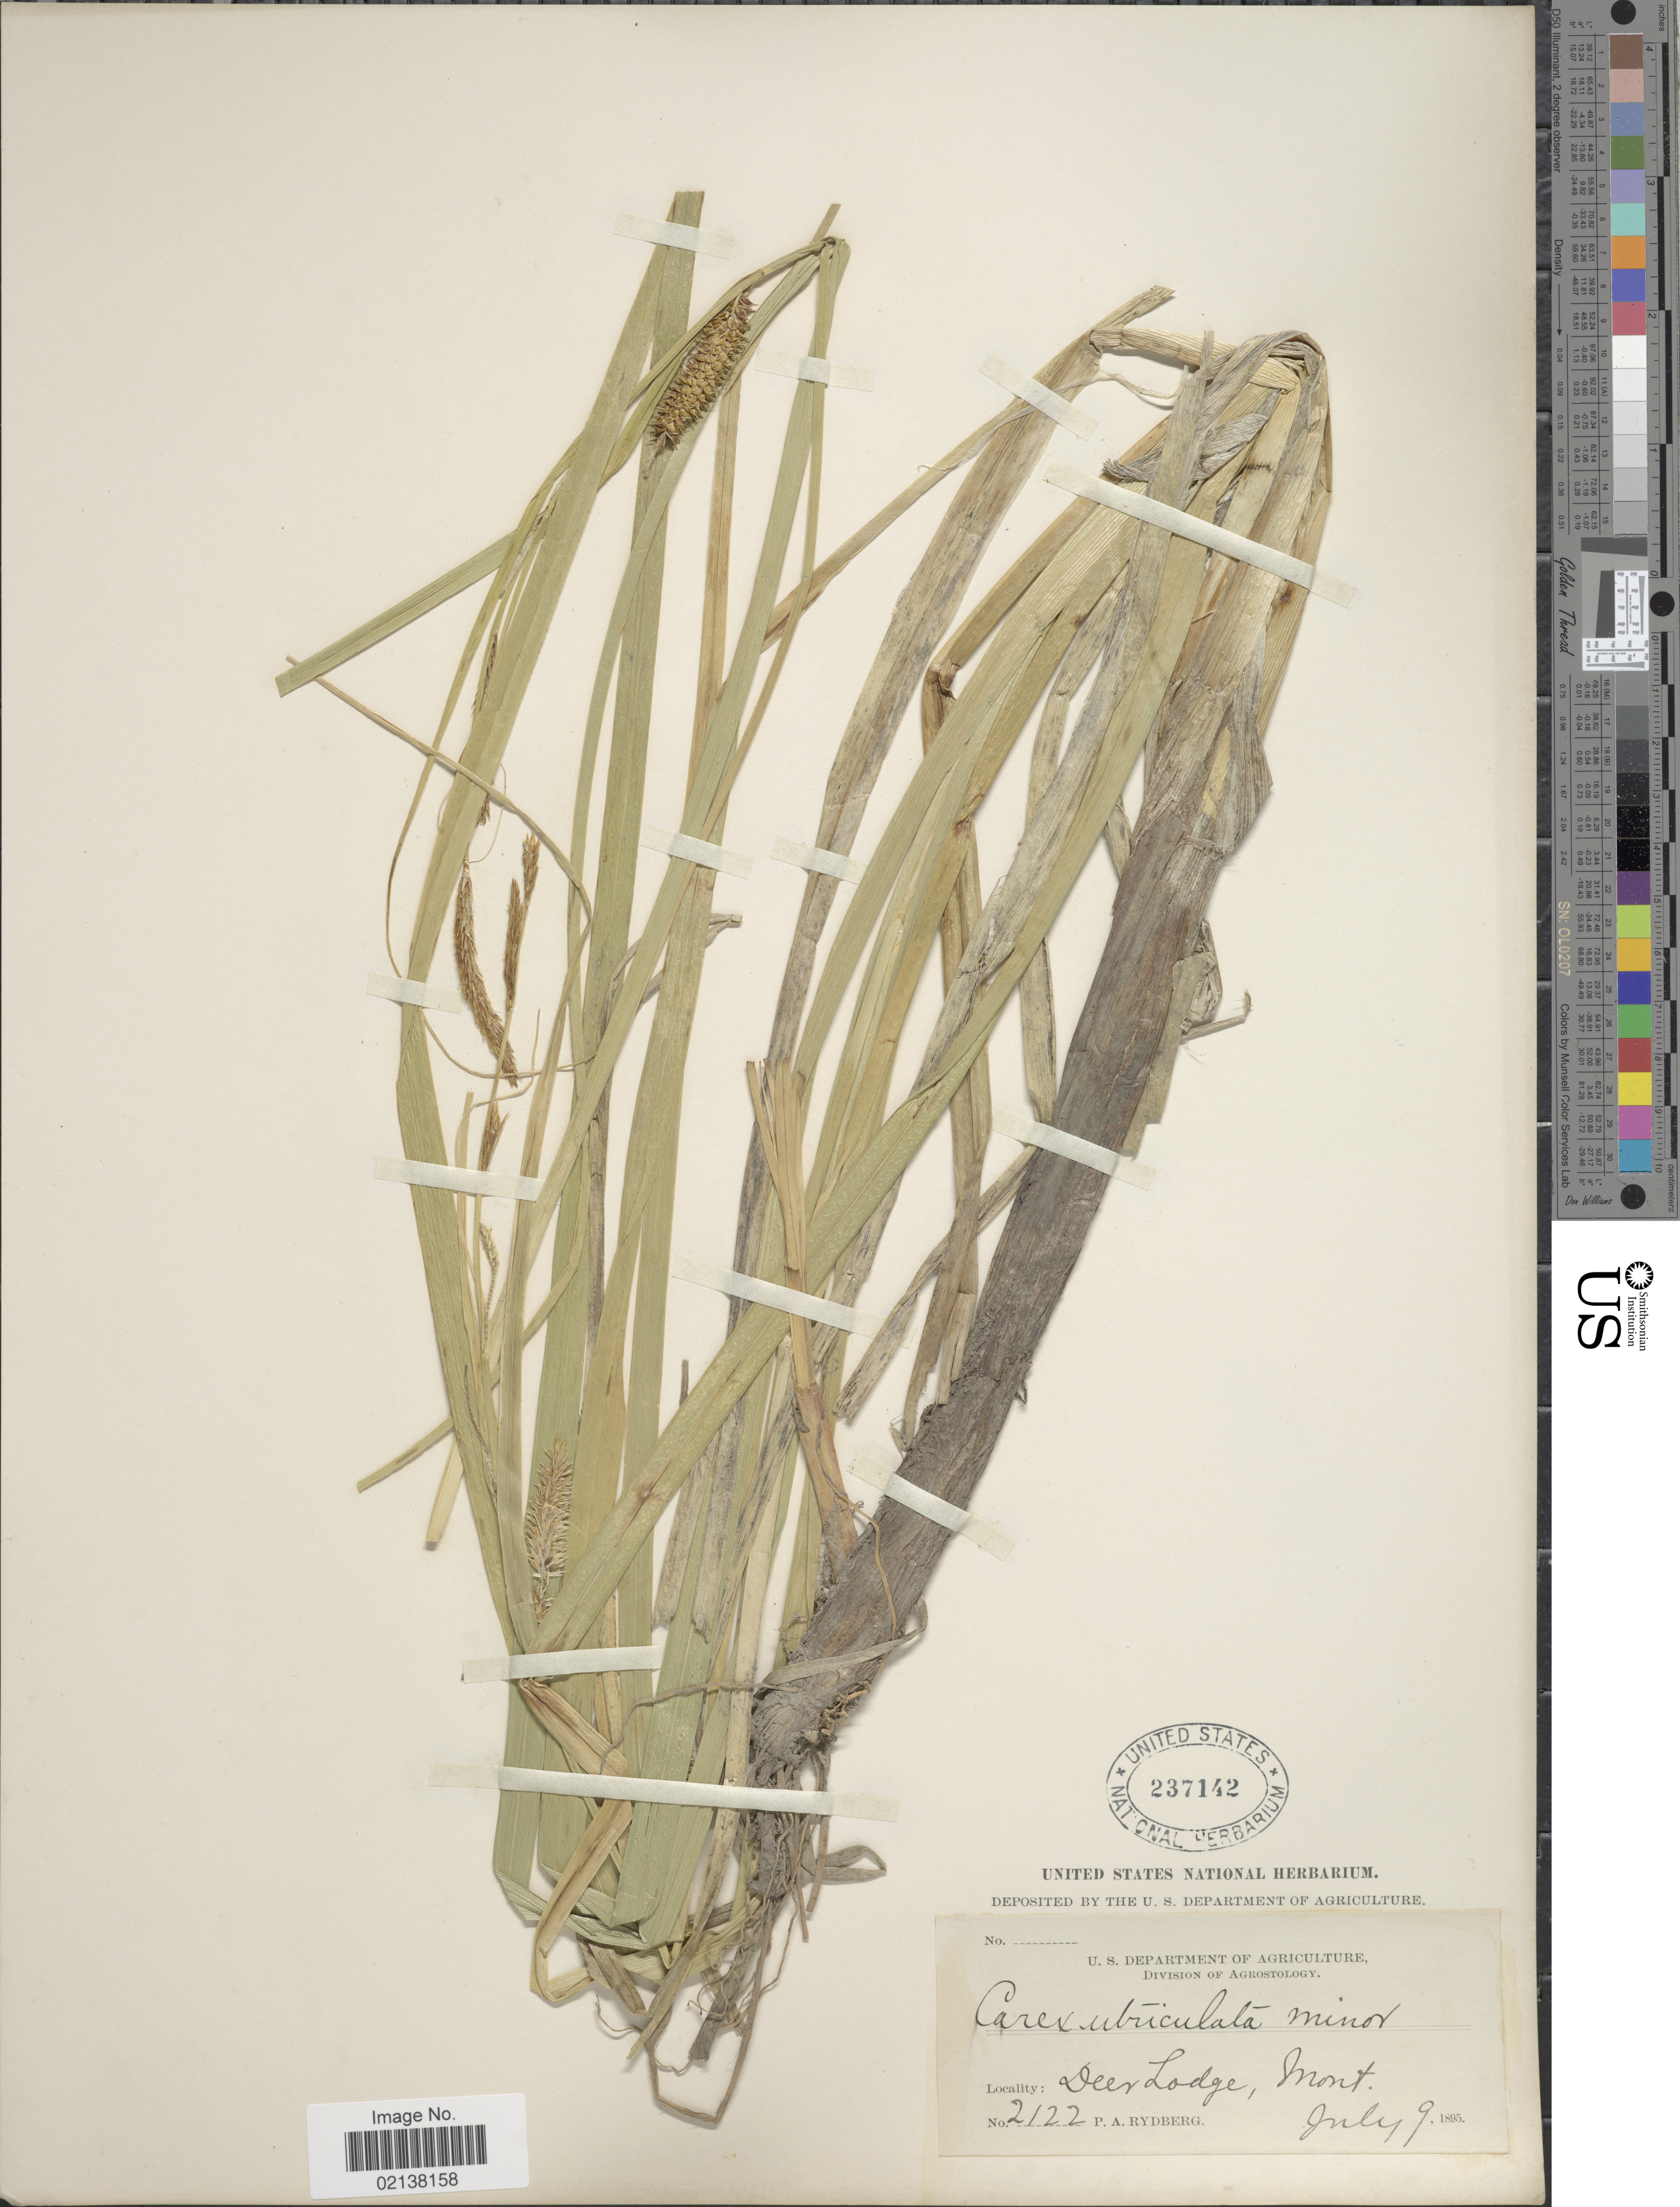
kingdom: Plantae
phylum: Tracheophyta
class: Liliopsida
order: Poales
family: Cyperaceae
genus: Carex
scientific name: Carex utriculata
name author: Boott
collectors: P. A. Rydberg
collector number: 2122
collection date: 1895-07-09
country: United States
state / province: Montana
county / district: Powell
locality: Deer Lodge, Mont.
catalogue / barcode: US 237142